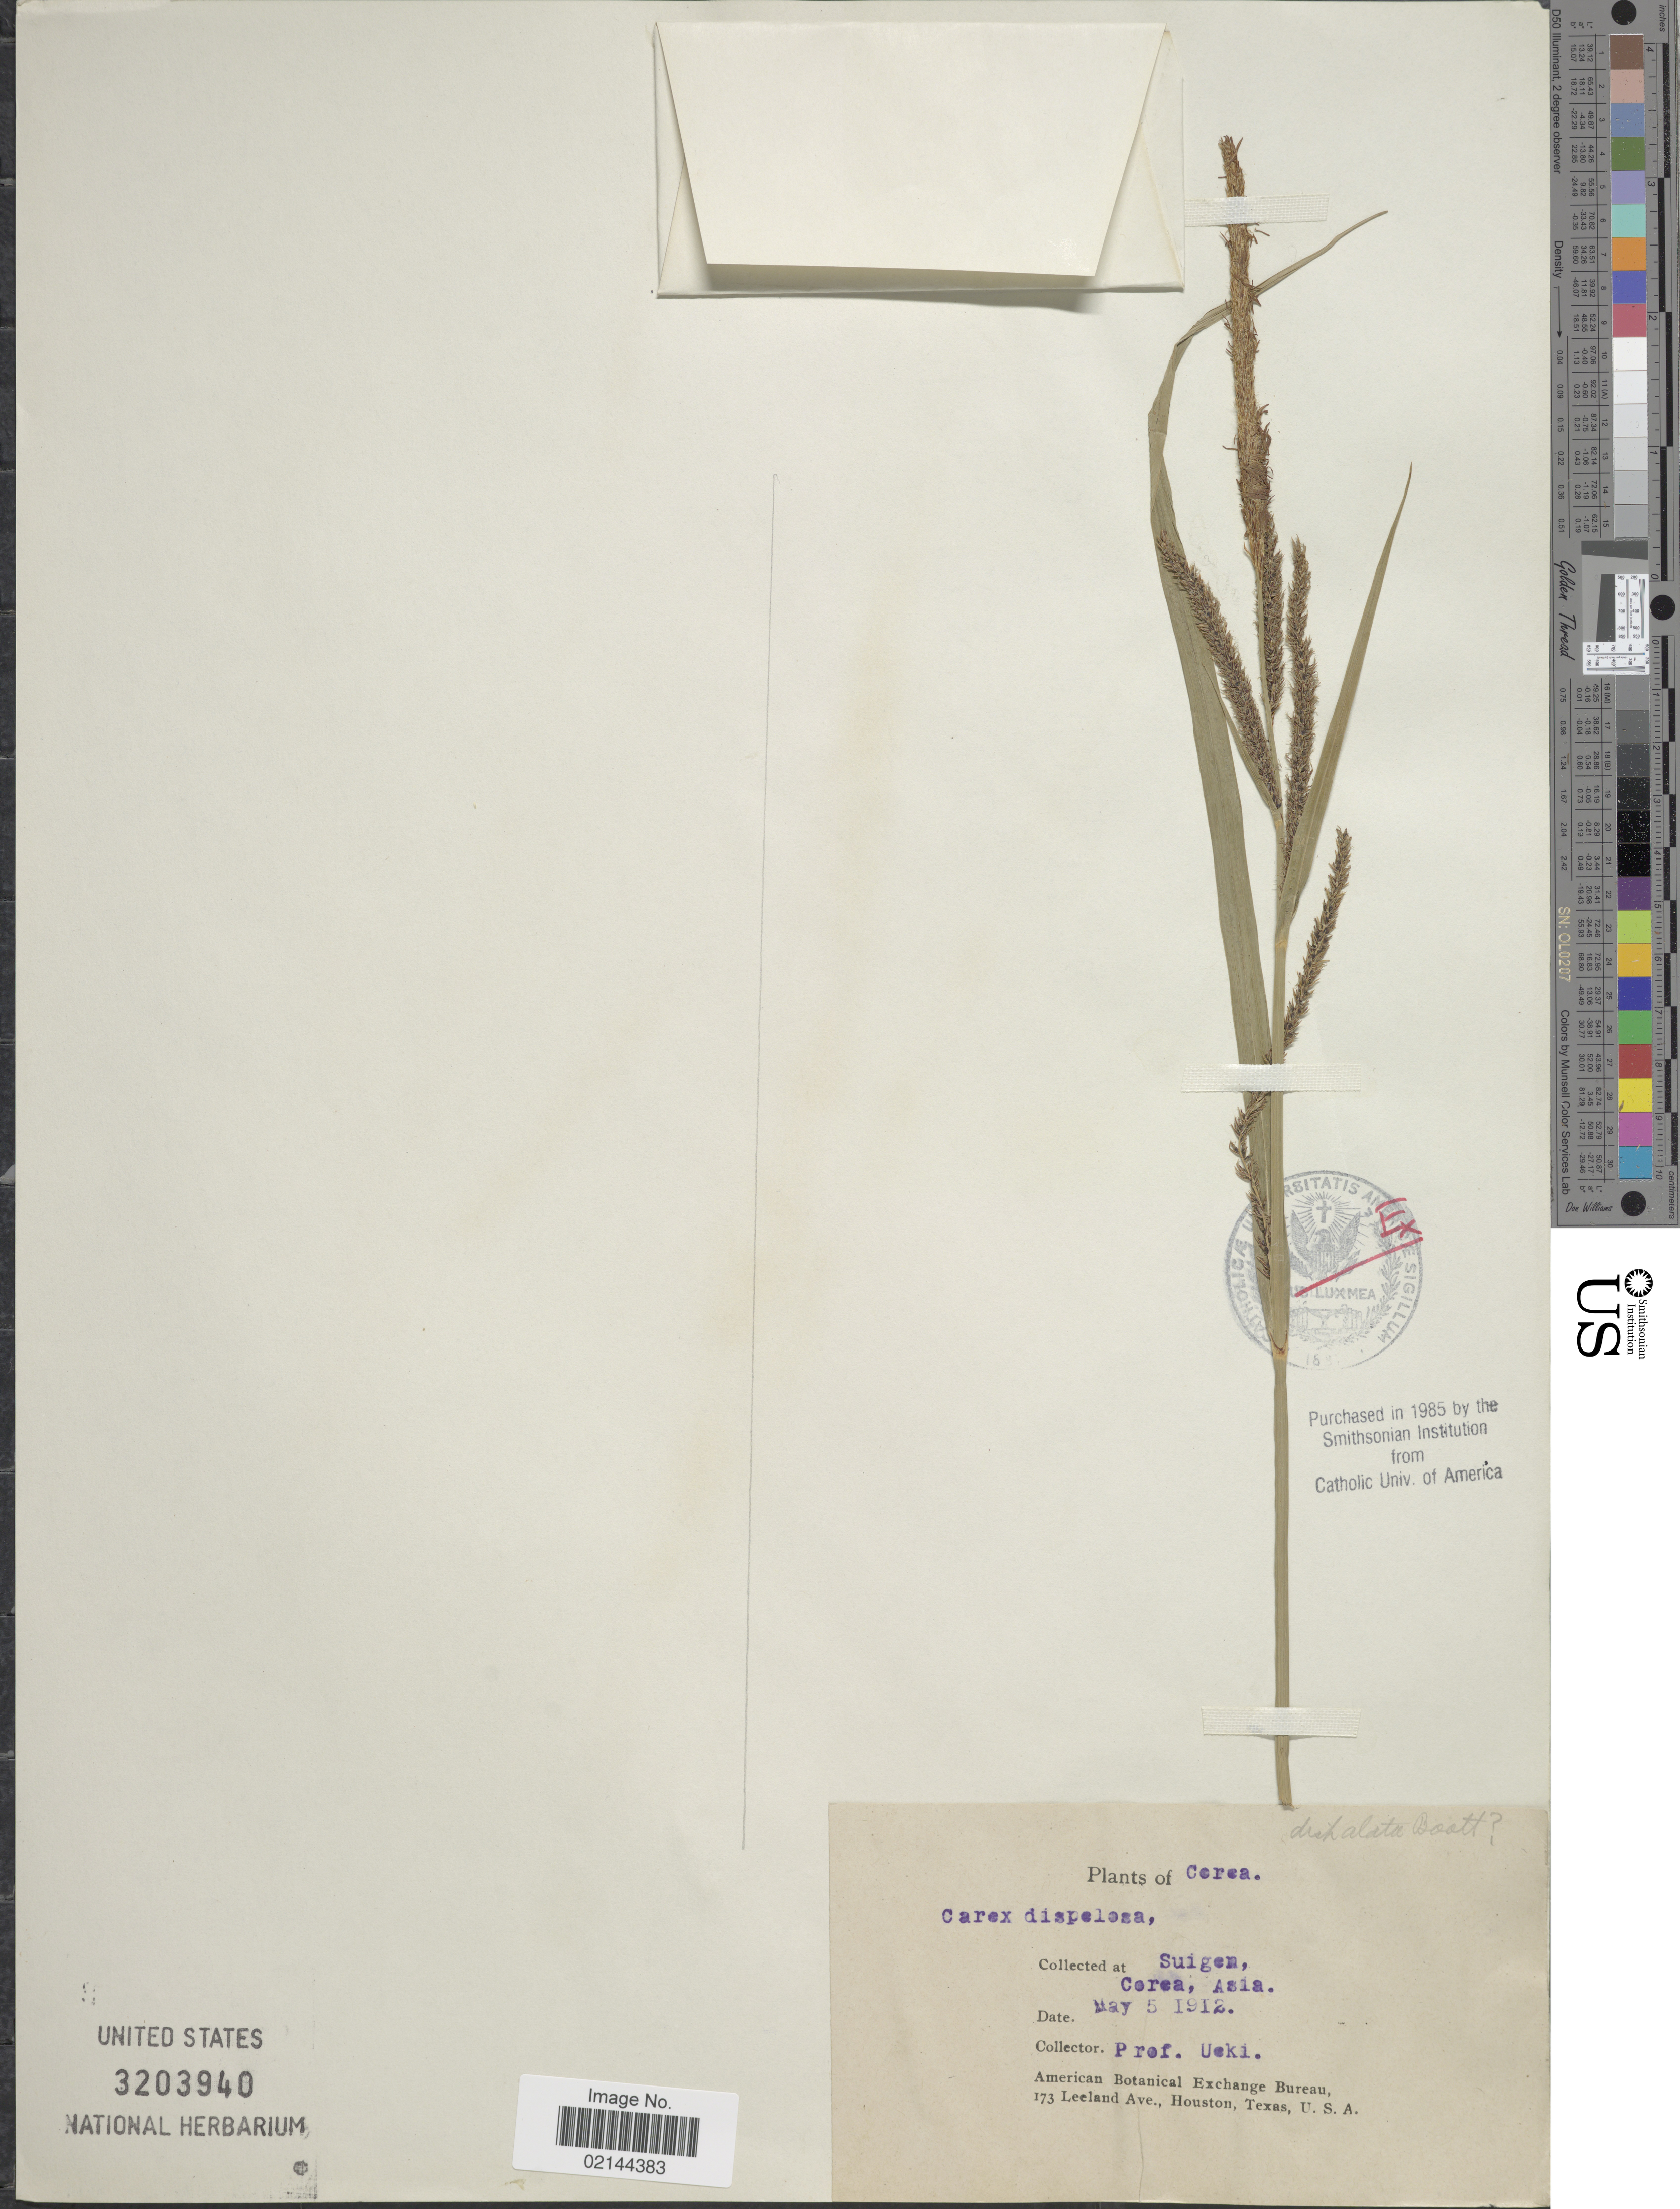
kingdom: Plantae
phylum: Tracheophyta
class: Liliopsida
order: Poales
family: Cyperaceae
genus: Carex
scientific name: Carex dispalata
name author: Boott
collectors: Ueki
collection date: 1912-05-05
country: South Korea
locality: Corea. Suigen, Asia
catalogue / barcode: US 3203940